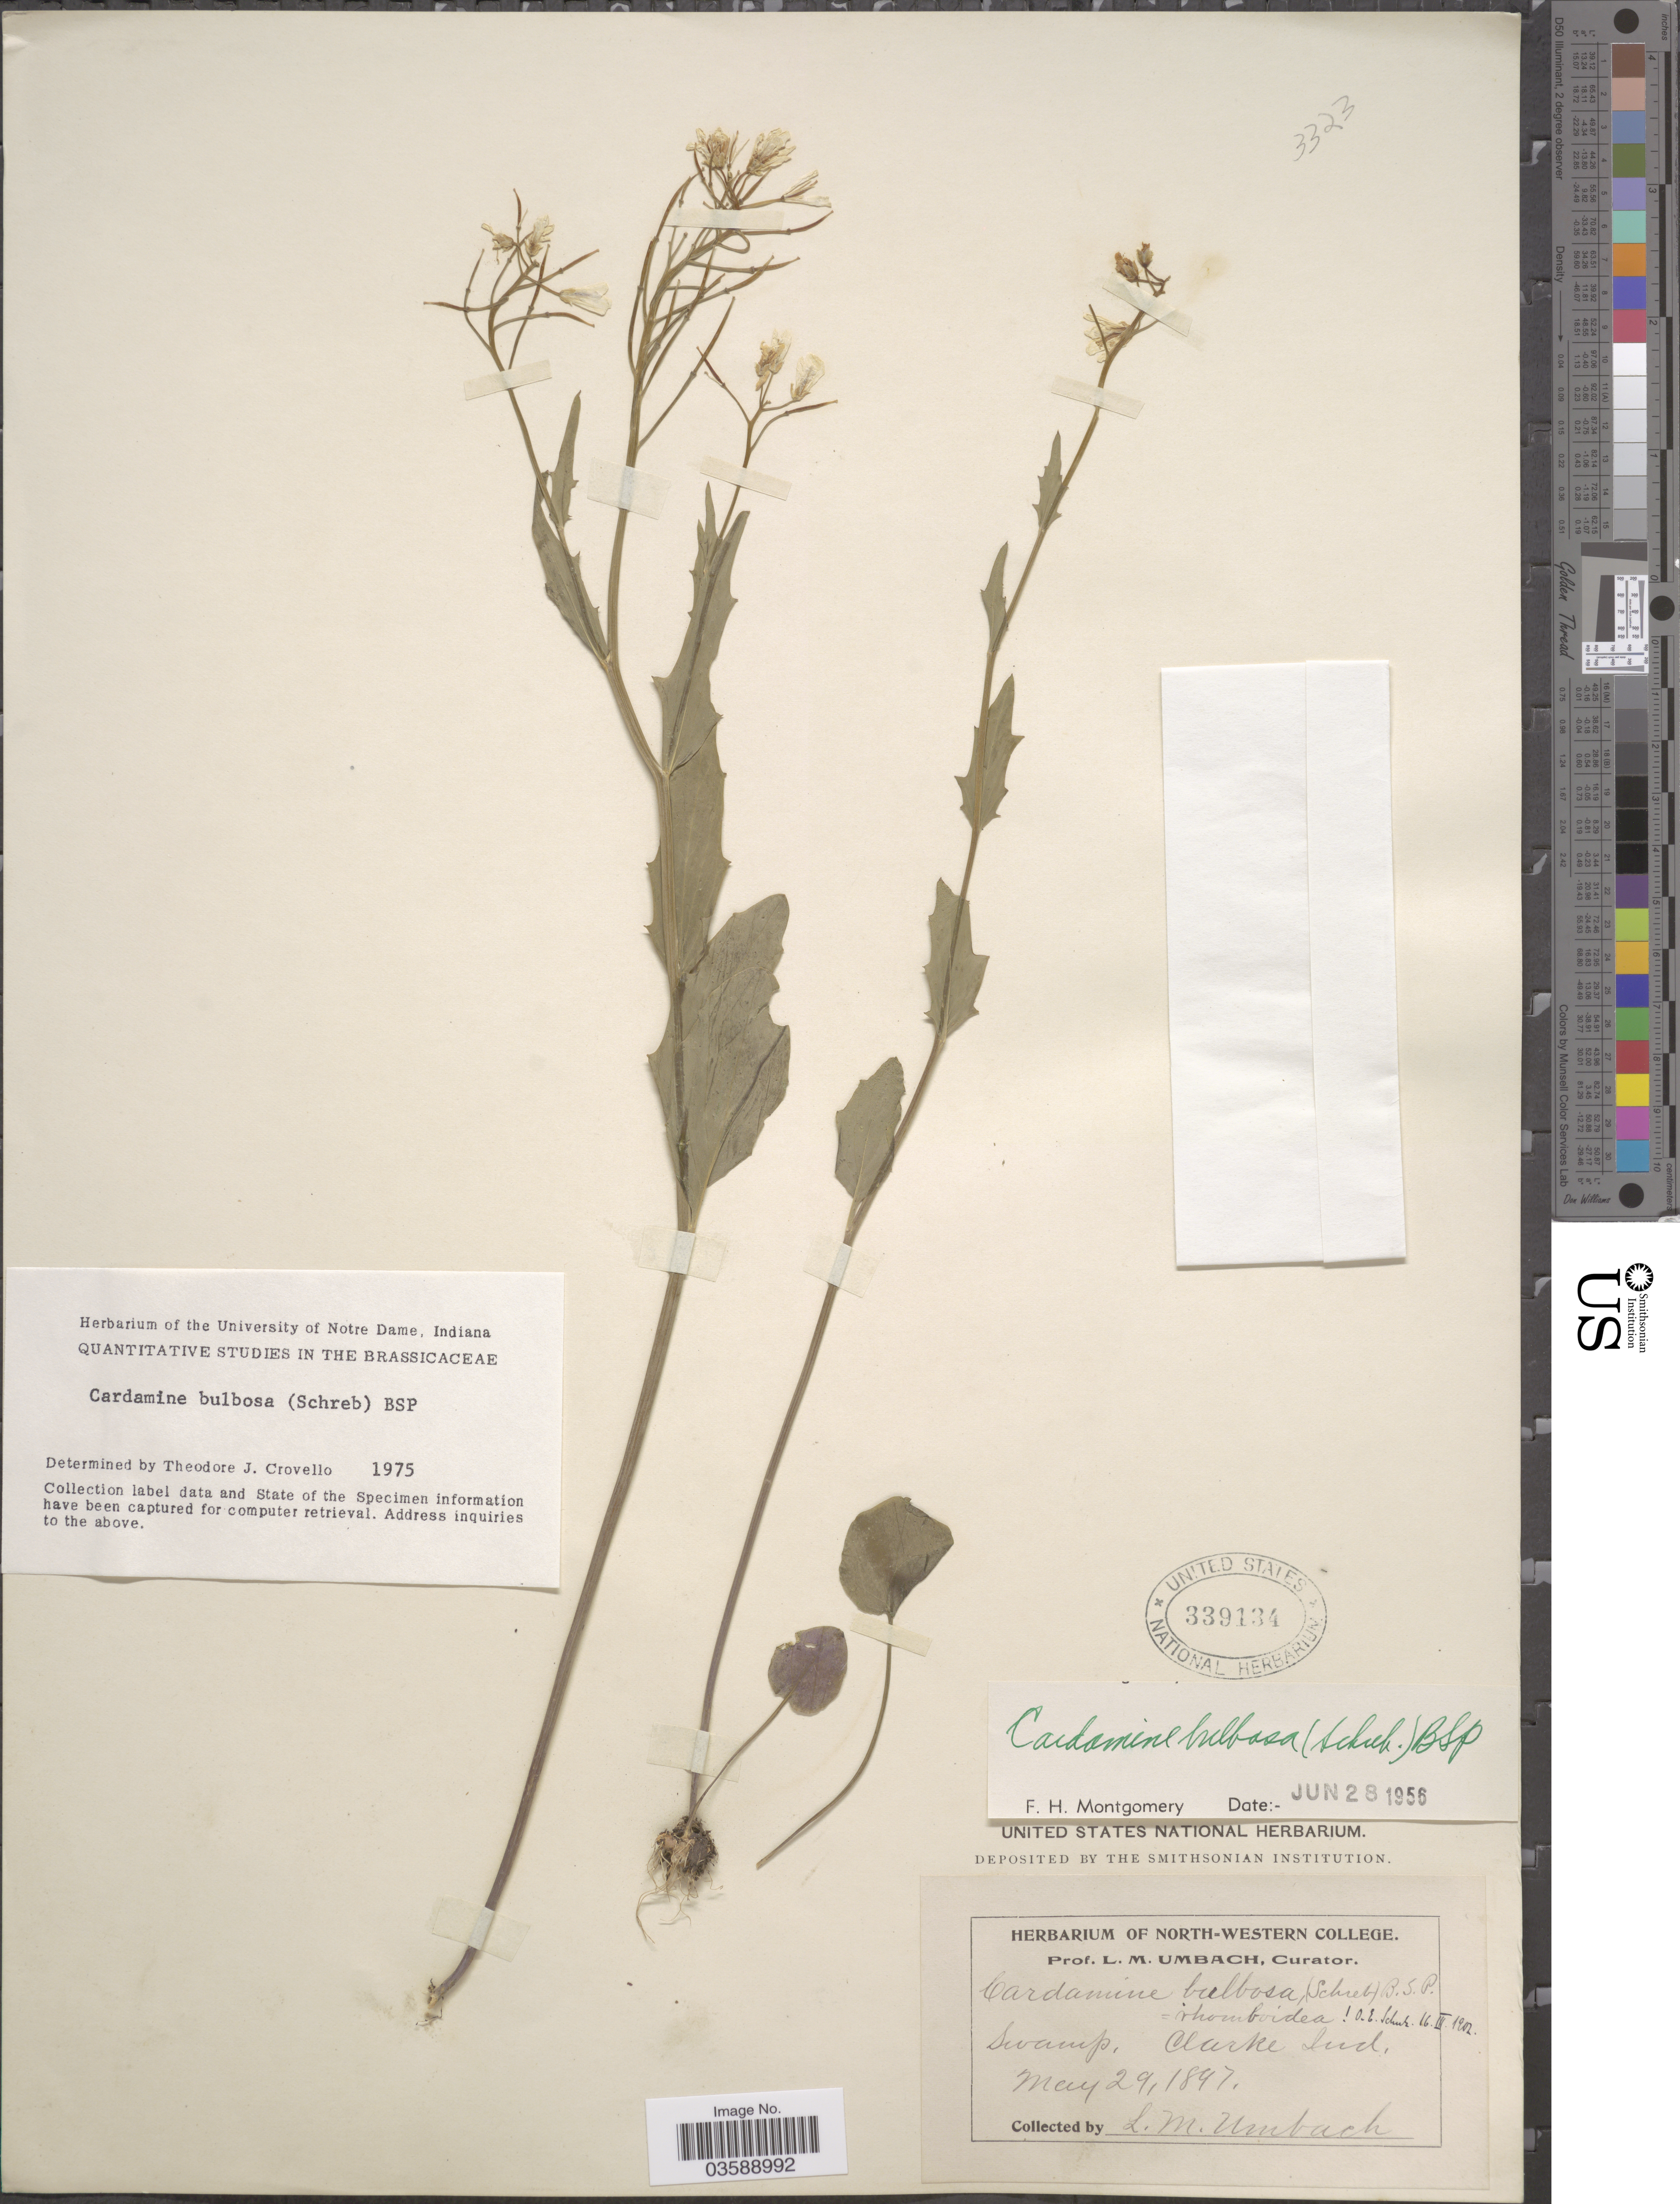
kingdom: Plantae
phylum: Tracheophyta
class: Magnoliopsida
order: Brassicales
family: Brassicaceae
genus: Cardamine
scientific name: Cardamine bulbosa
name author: (Schreb. ex Muhl.) Britton et al.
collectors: L. M. Umbach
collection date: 1897-05-29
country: United States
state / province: Indiana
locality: Swamp, Clarke.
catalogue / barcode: US 339134